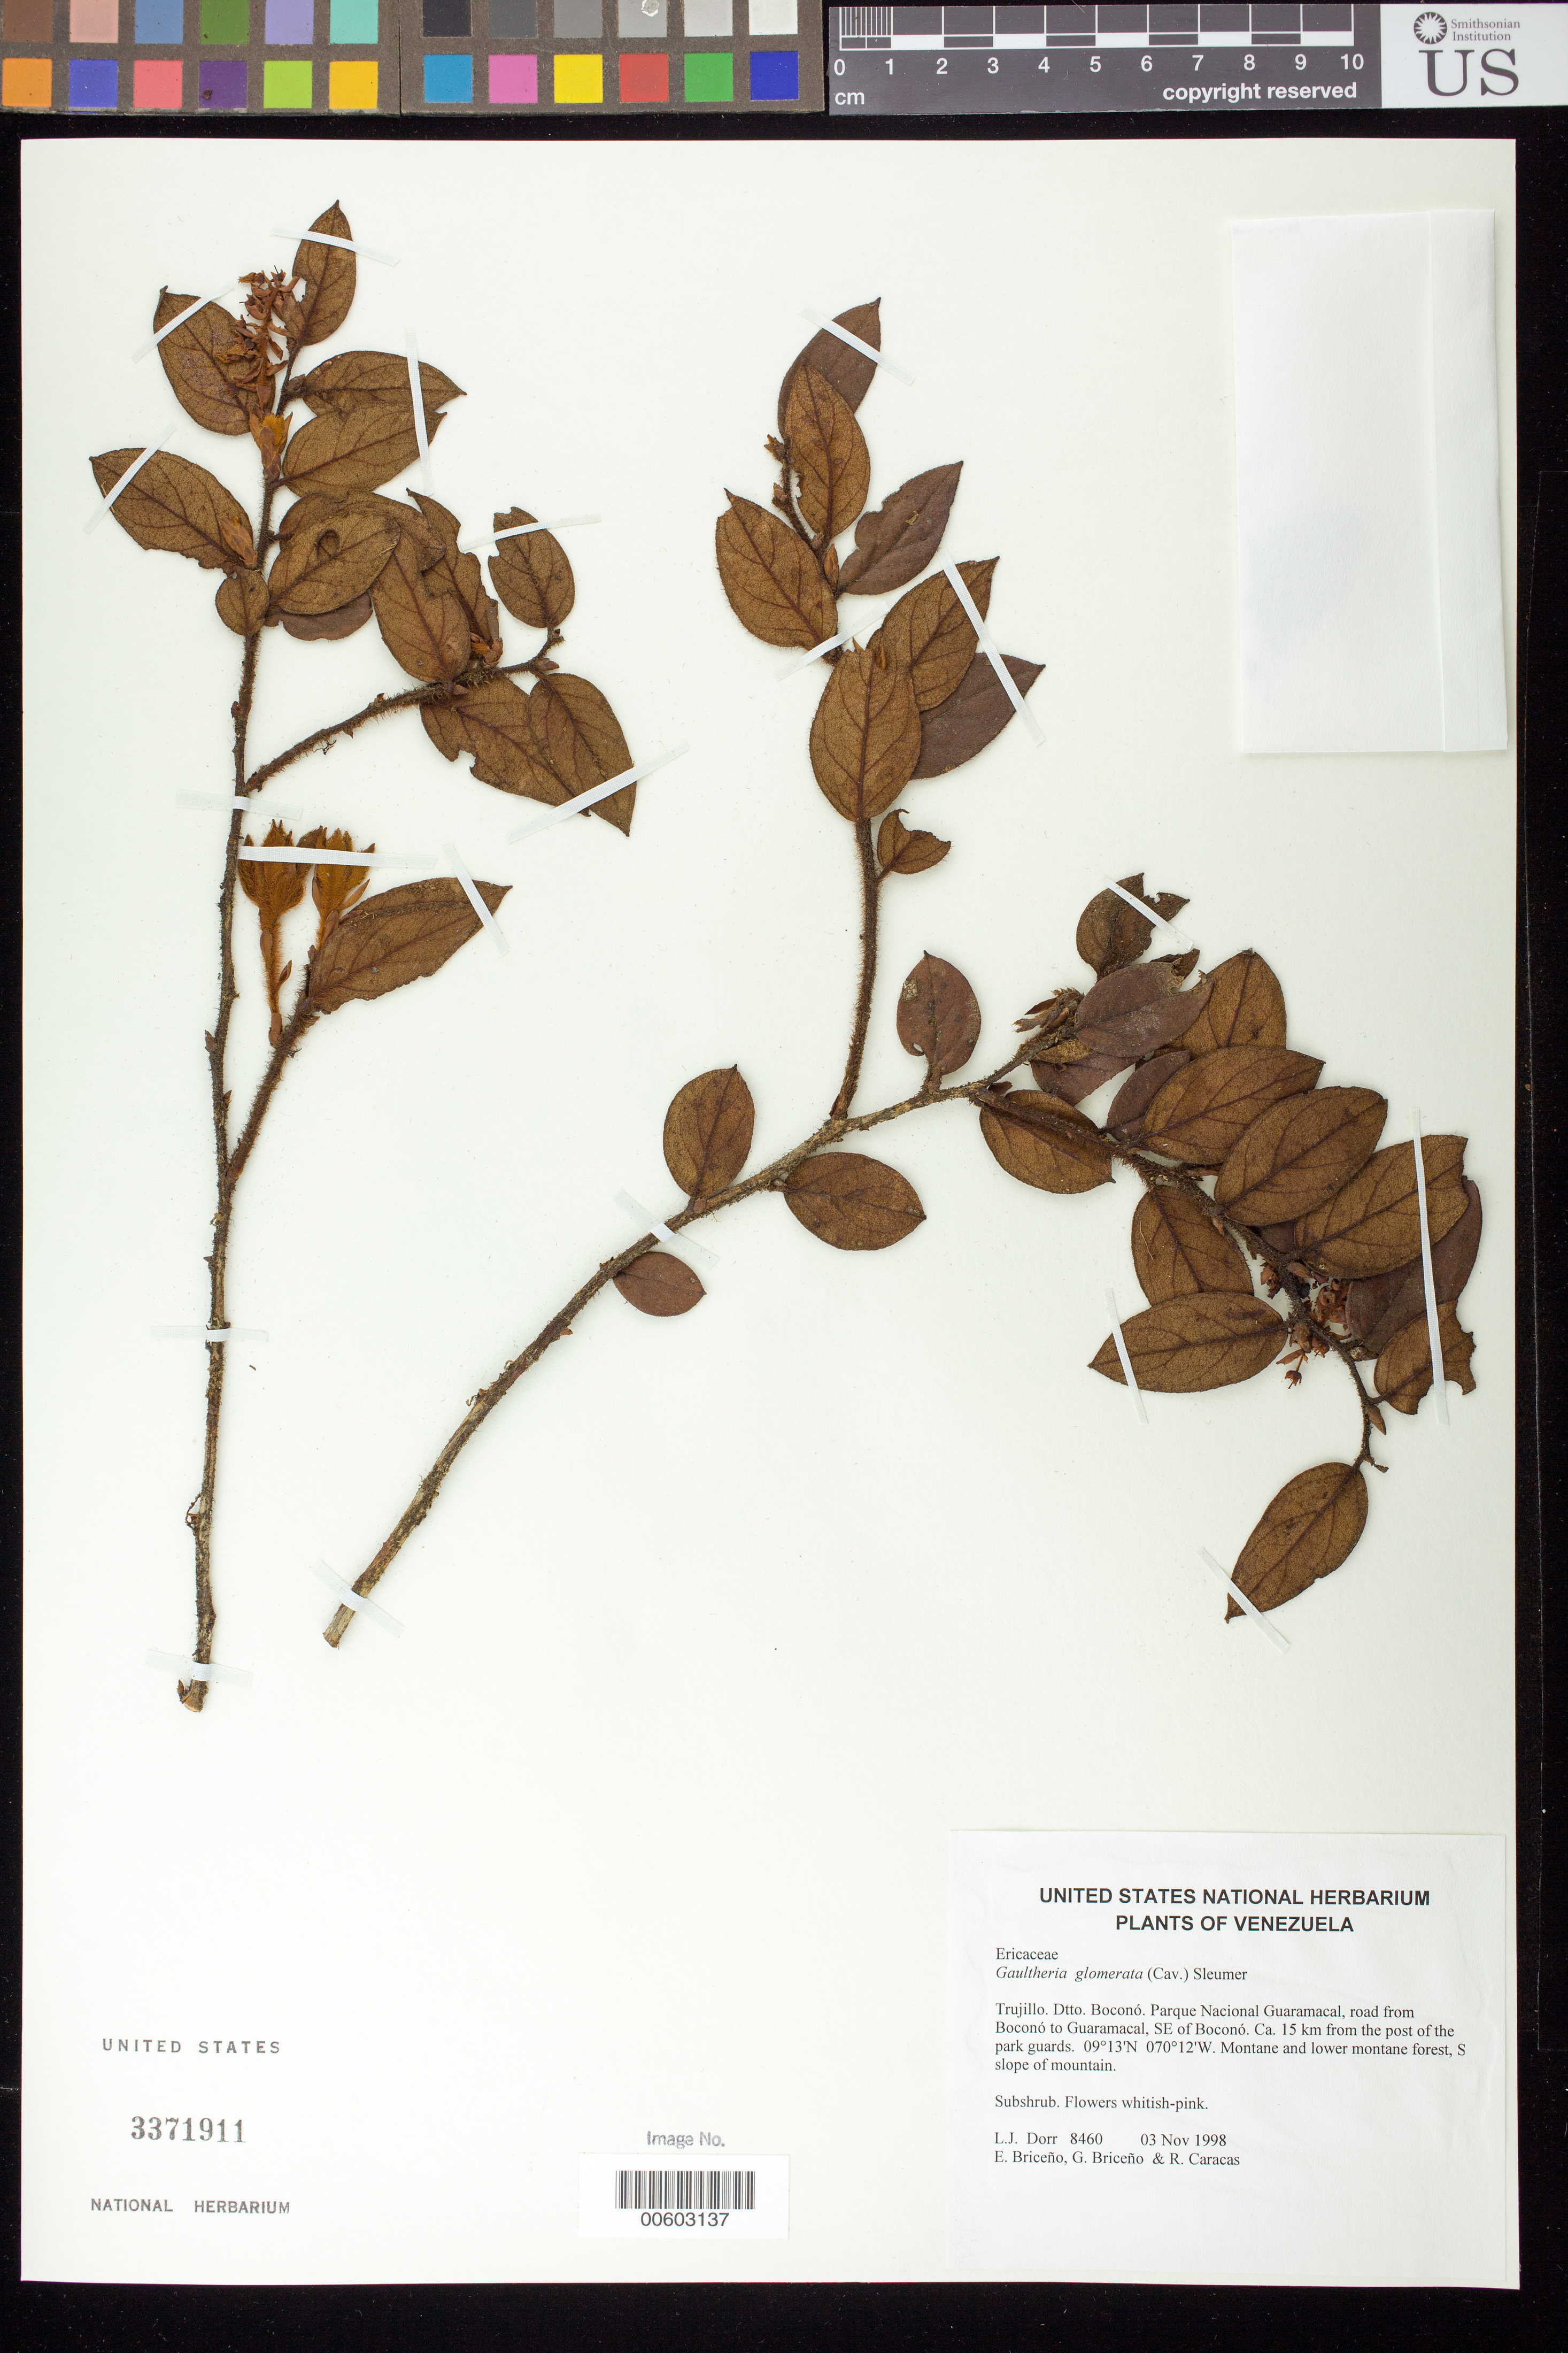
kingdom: Plantae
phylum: Tracheophyta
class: Magnoliopsida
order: Ericales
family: Ericaceae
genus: Gaultheria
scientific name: Gaultheria glomerata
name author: (Cav.) Sleumer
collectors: L. J. Dorr, E. Briceño, G. Briceño & R. Caracas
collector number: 8460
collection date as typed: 03 Nov 1998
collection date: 1998-11-03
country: Venezuela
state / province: Trujillo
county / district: Boconó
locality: Parque Nacional Guaramacal, road from Boconó to Guaramacal, SE of Boconó, ca. 15 km from the post of the park guards.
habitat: Montane and lower montane forest, S slope of mountain.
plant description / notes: NY, PORT, US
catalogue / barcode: US 3371911